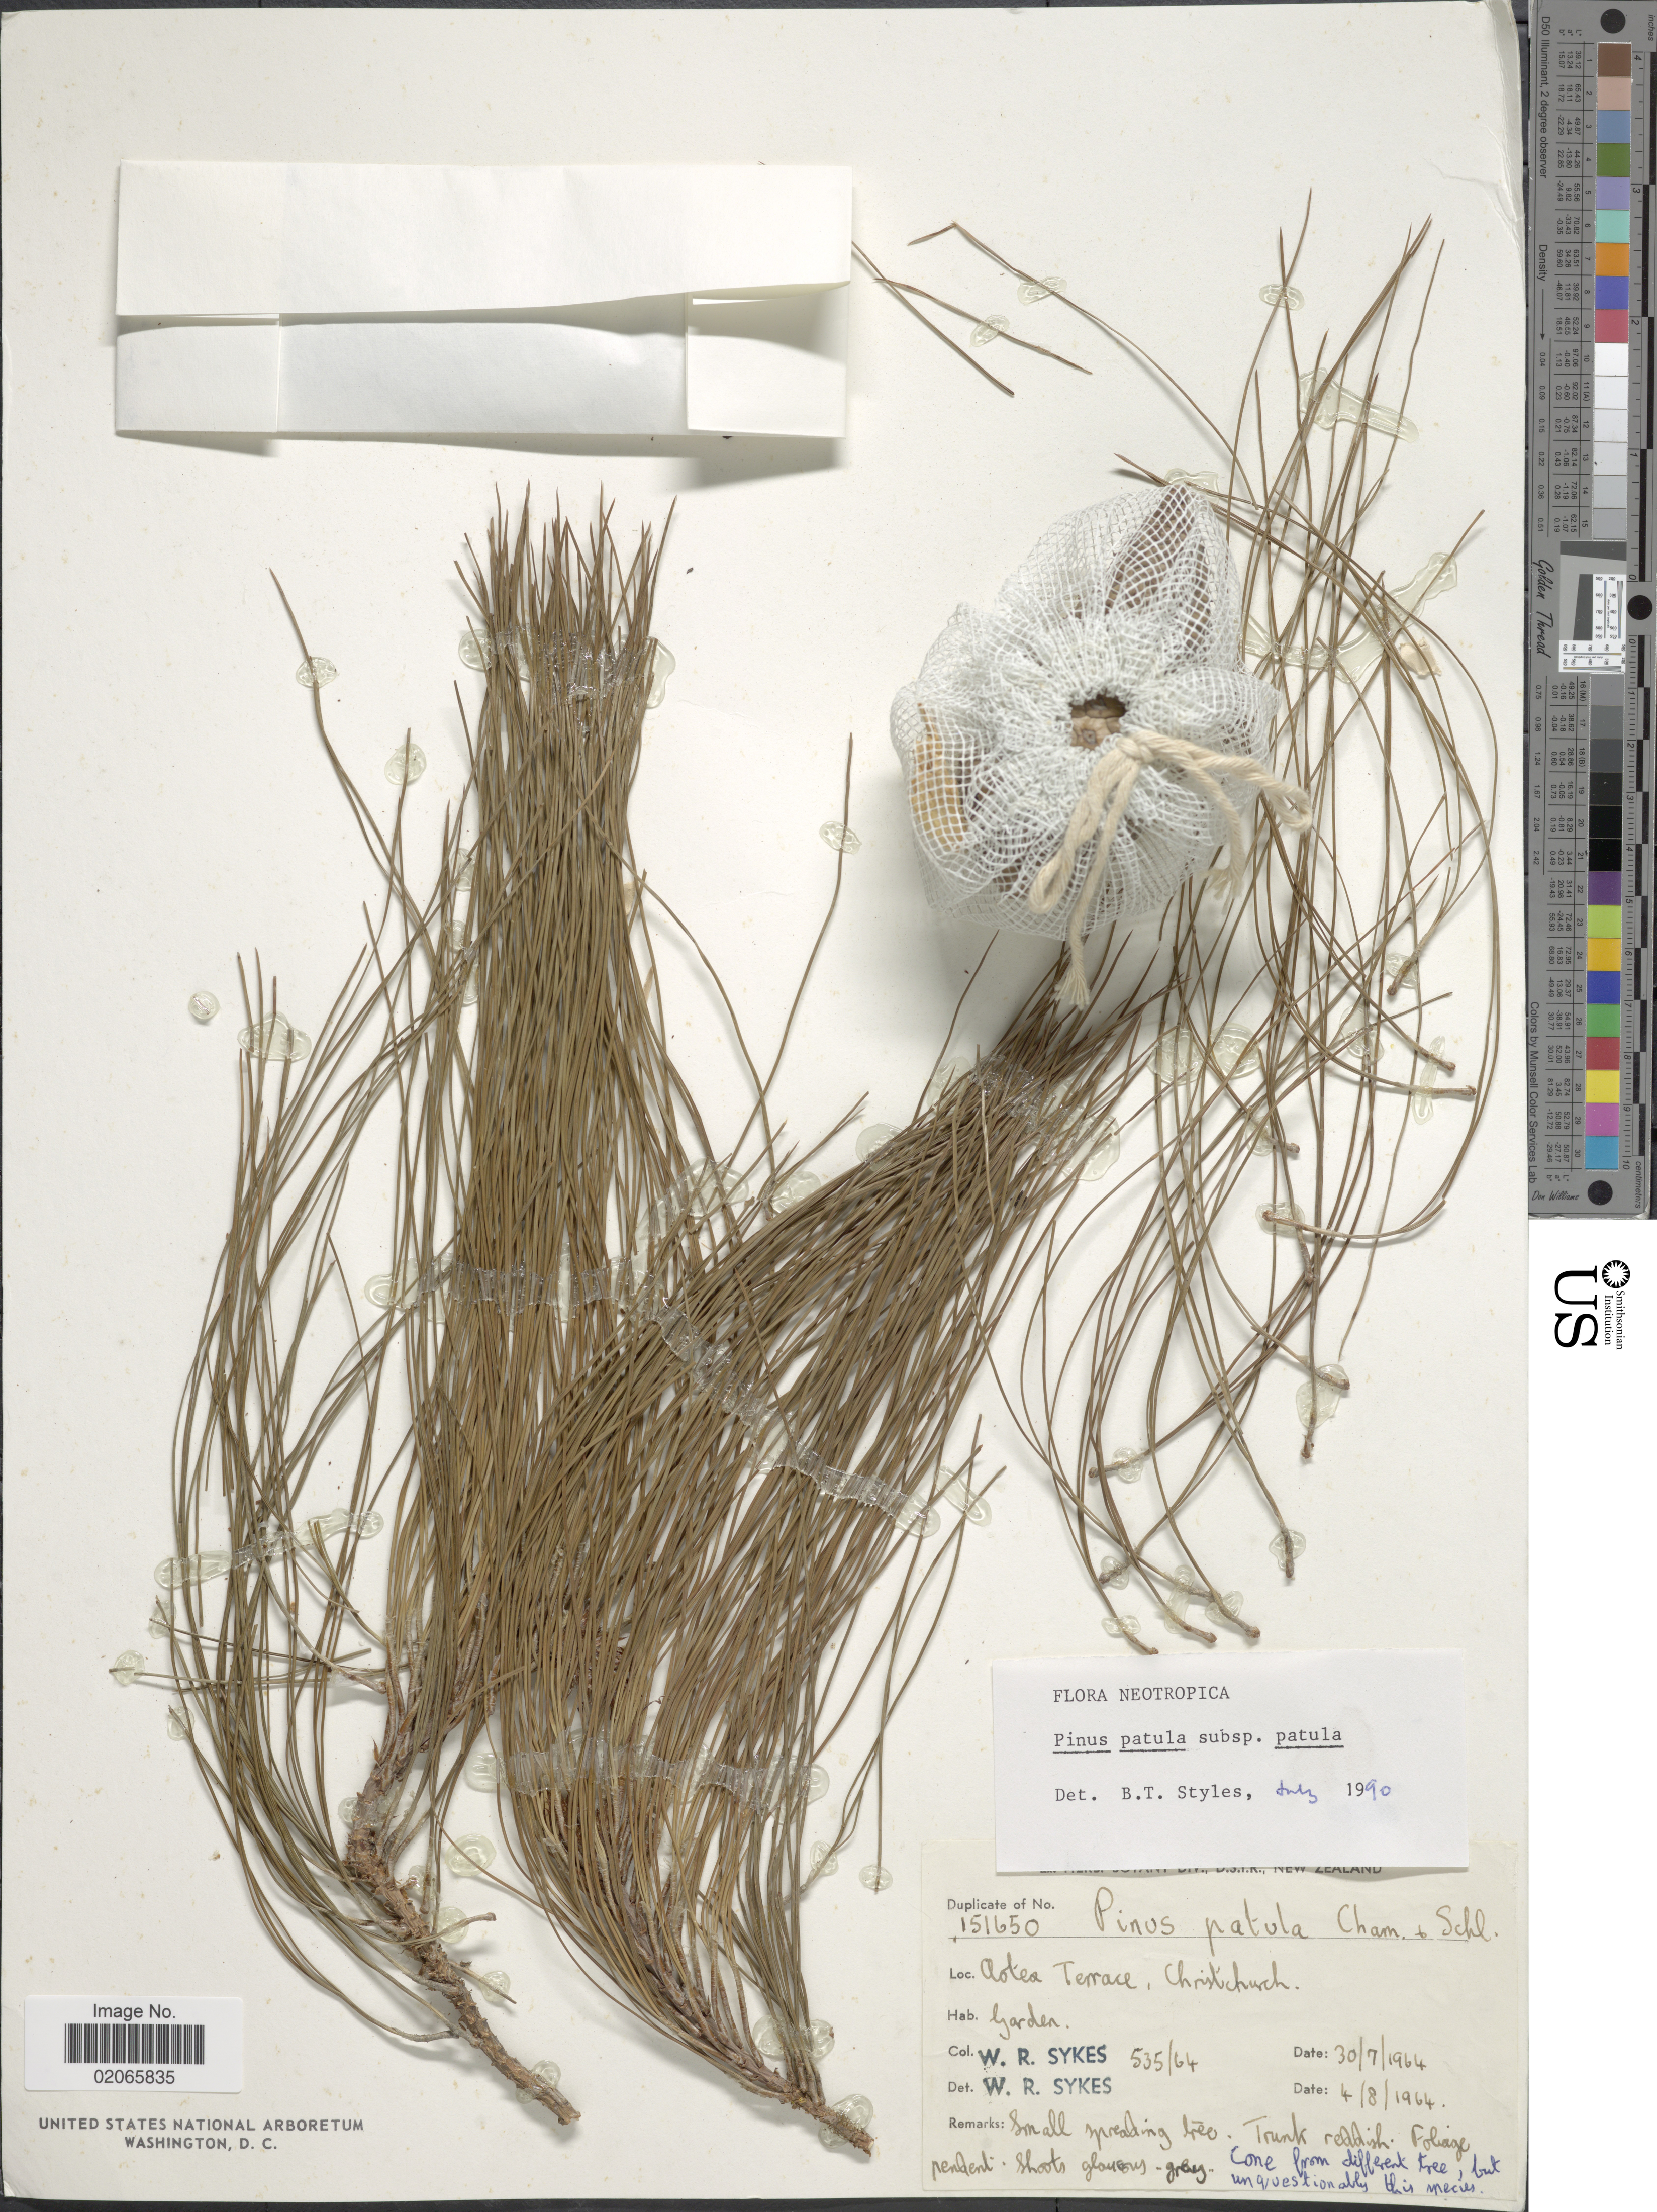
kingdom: Plantae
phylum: Tracheophyta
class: Pinopsida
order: Pinales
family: Pinaceae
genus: Pinus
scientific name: Pinus patula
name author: Schltdl. & Cham.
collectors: W. R. Sykes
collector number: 151650/535/64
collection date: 1964-07-30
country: New Zealand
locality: Aotea Terrace, Christchurch